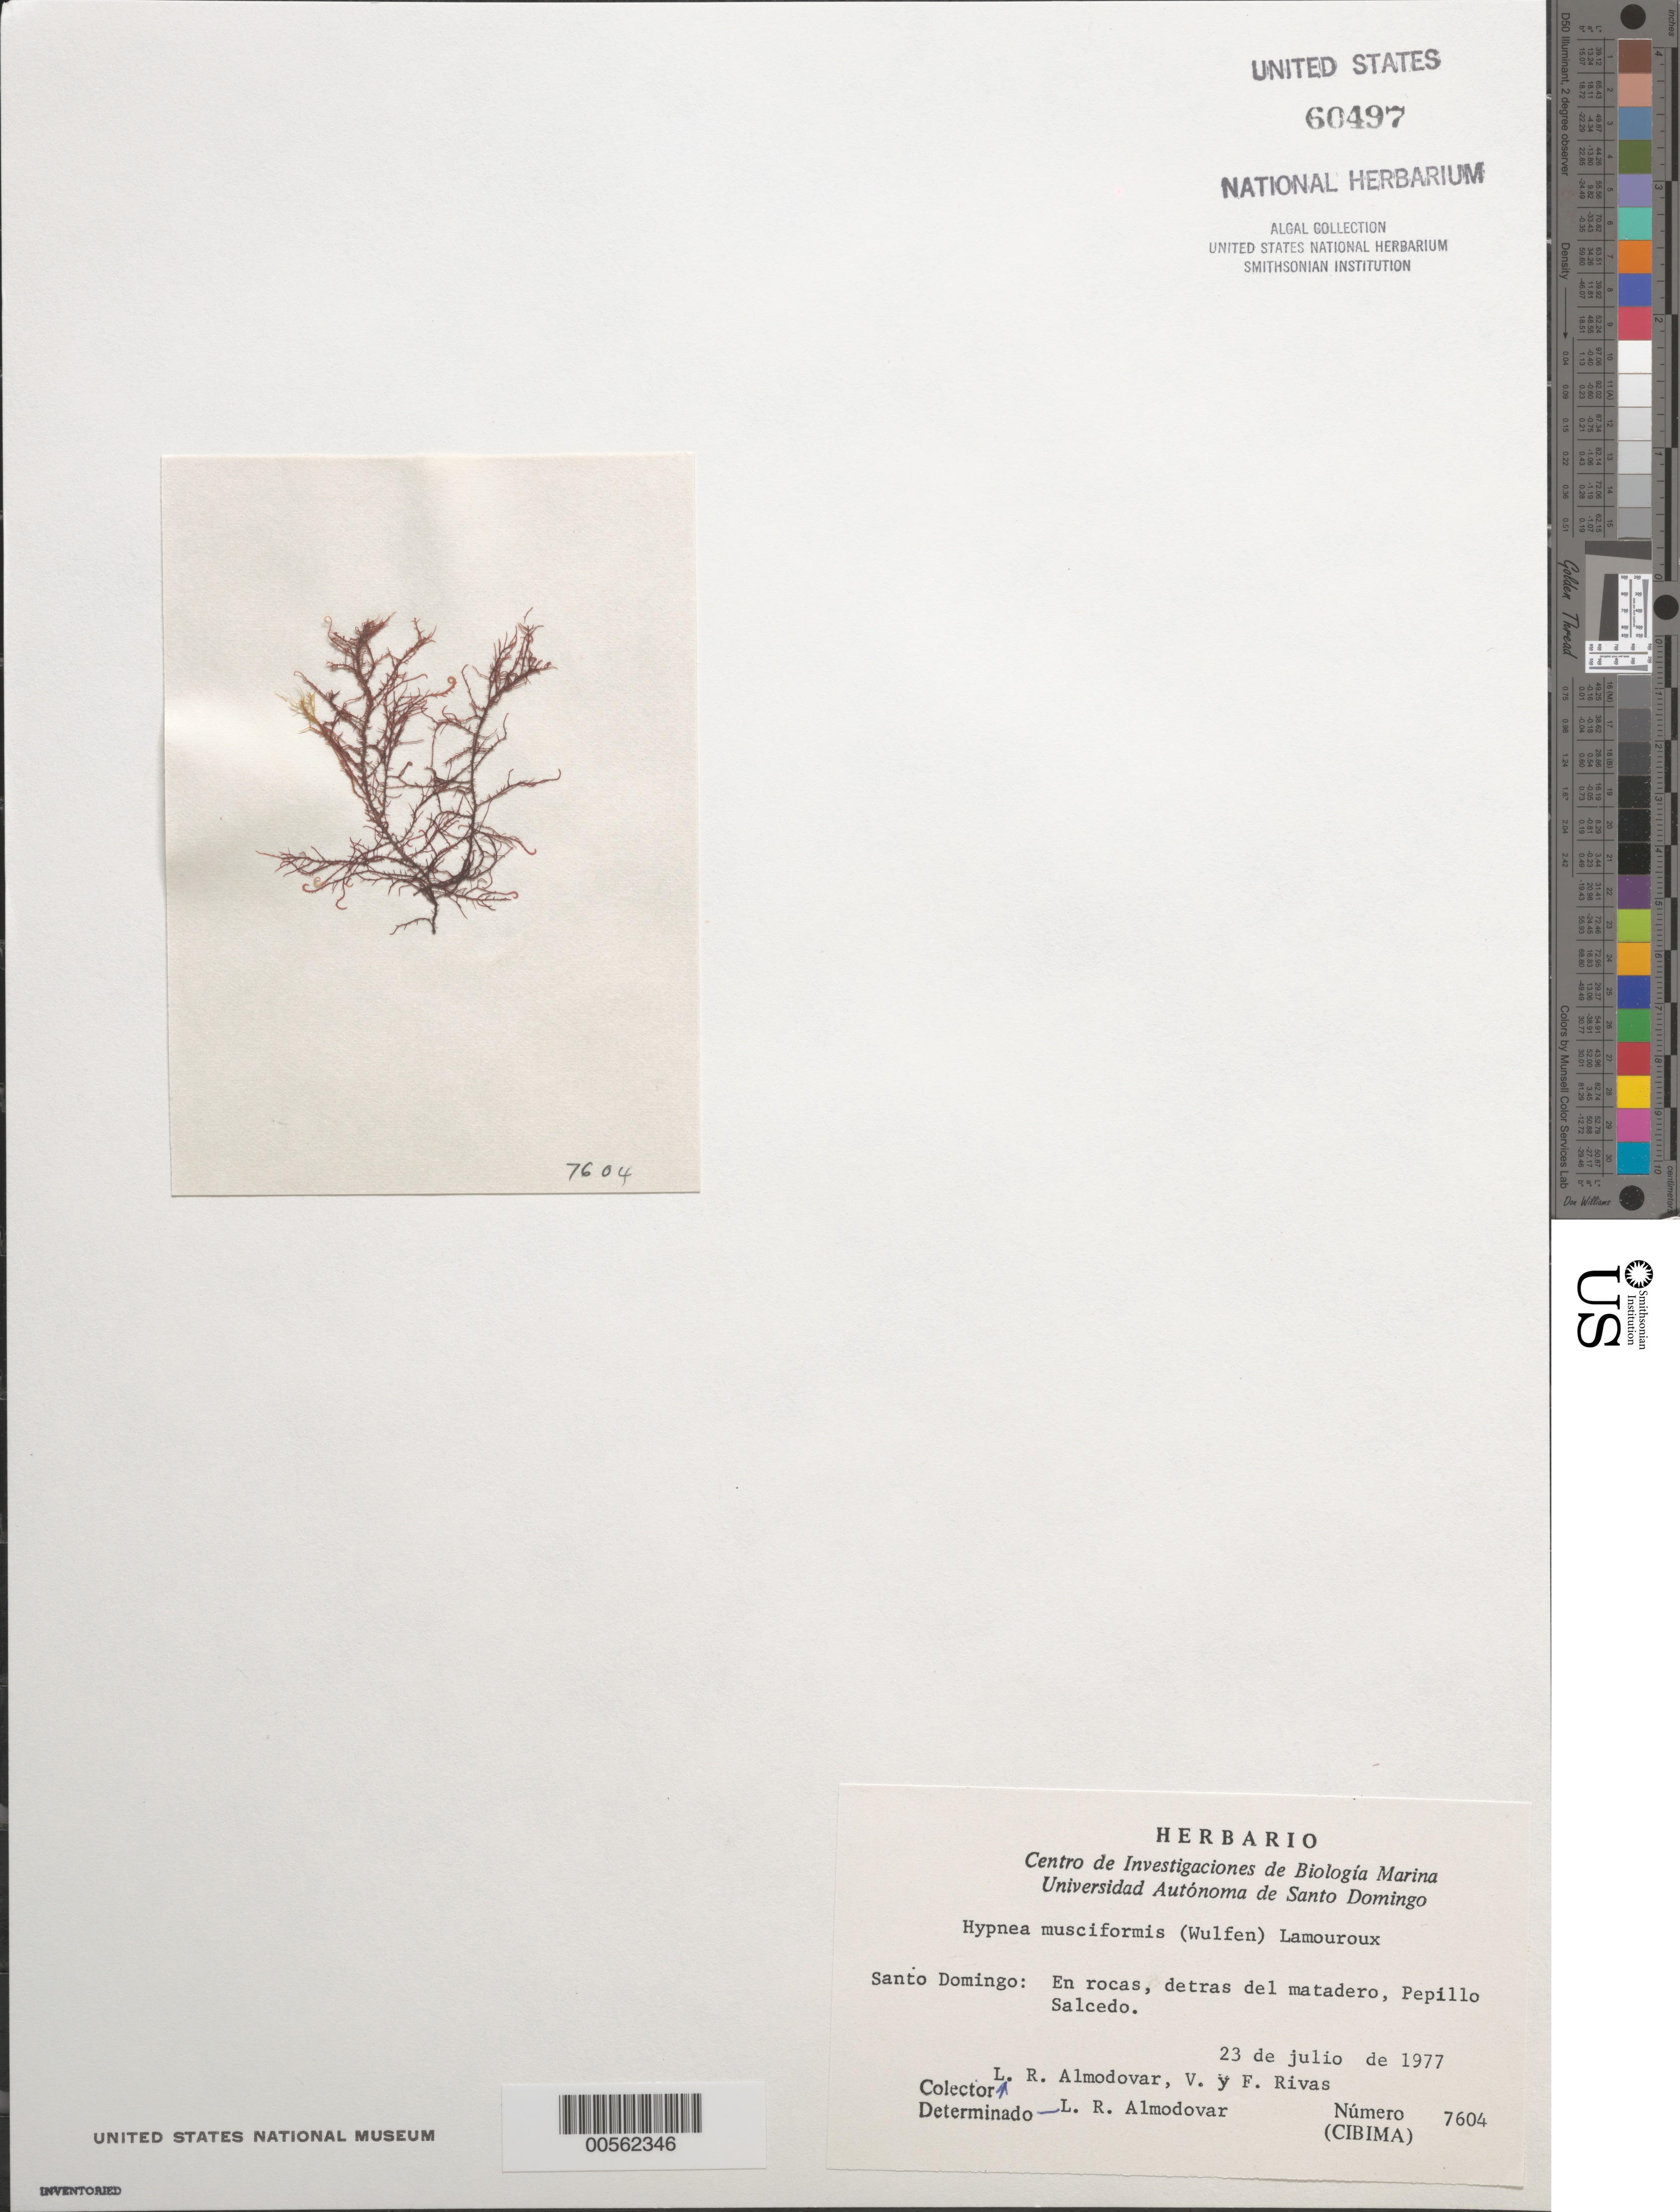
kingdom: Plantae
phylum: Rhodophyta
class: Florideophyceae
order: Gigartinales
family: Cystocloniaceae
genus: Hypnea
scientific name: Hypnea musciformis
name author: (Wulfen) J.V.Lamouroux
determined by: Almodovar, L. R.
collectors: L. Almodovar, V. Rivas & C. Díaz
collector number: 7604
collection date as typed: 23 Jul 1977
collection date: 1977-07-23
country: Dominican Republic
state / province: Monte Cristi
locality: Pepillo salcedo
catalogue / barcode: US 60497